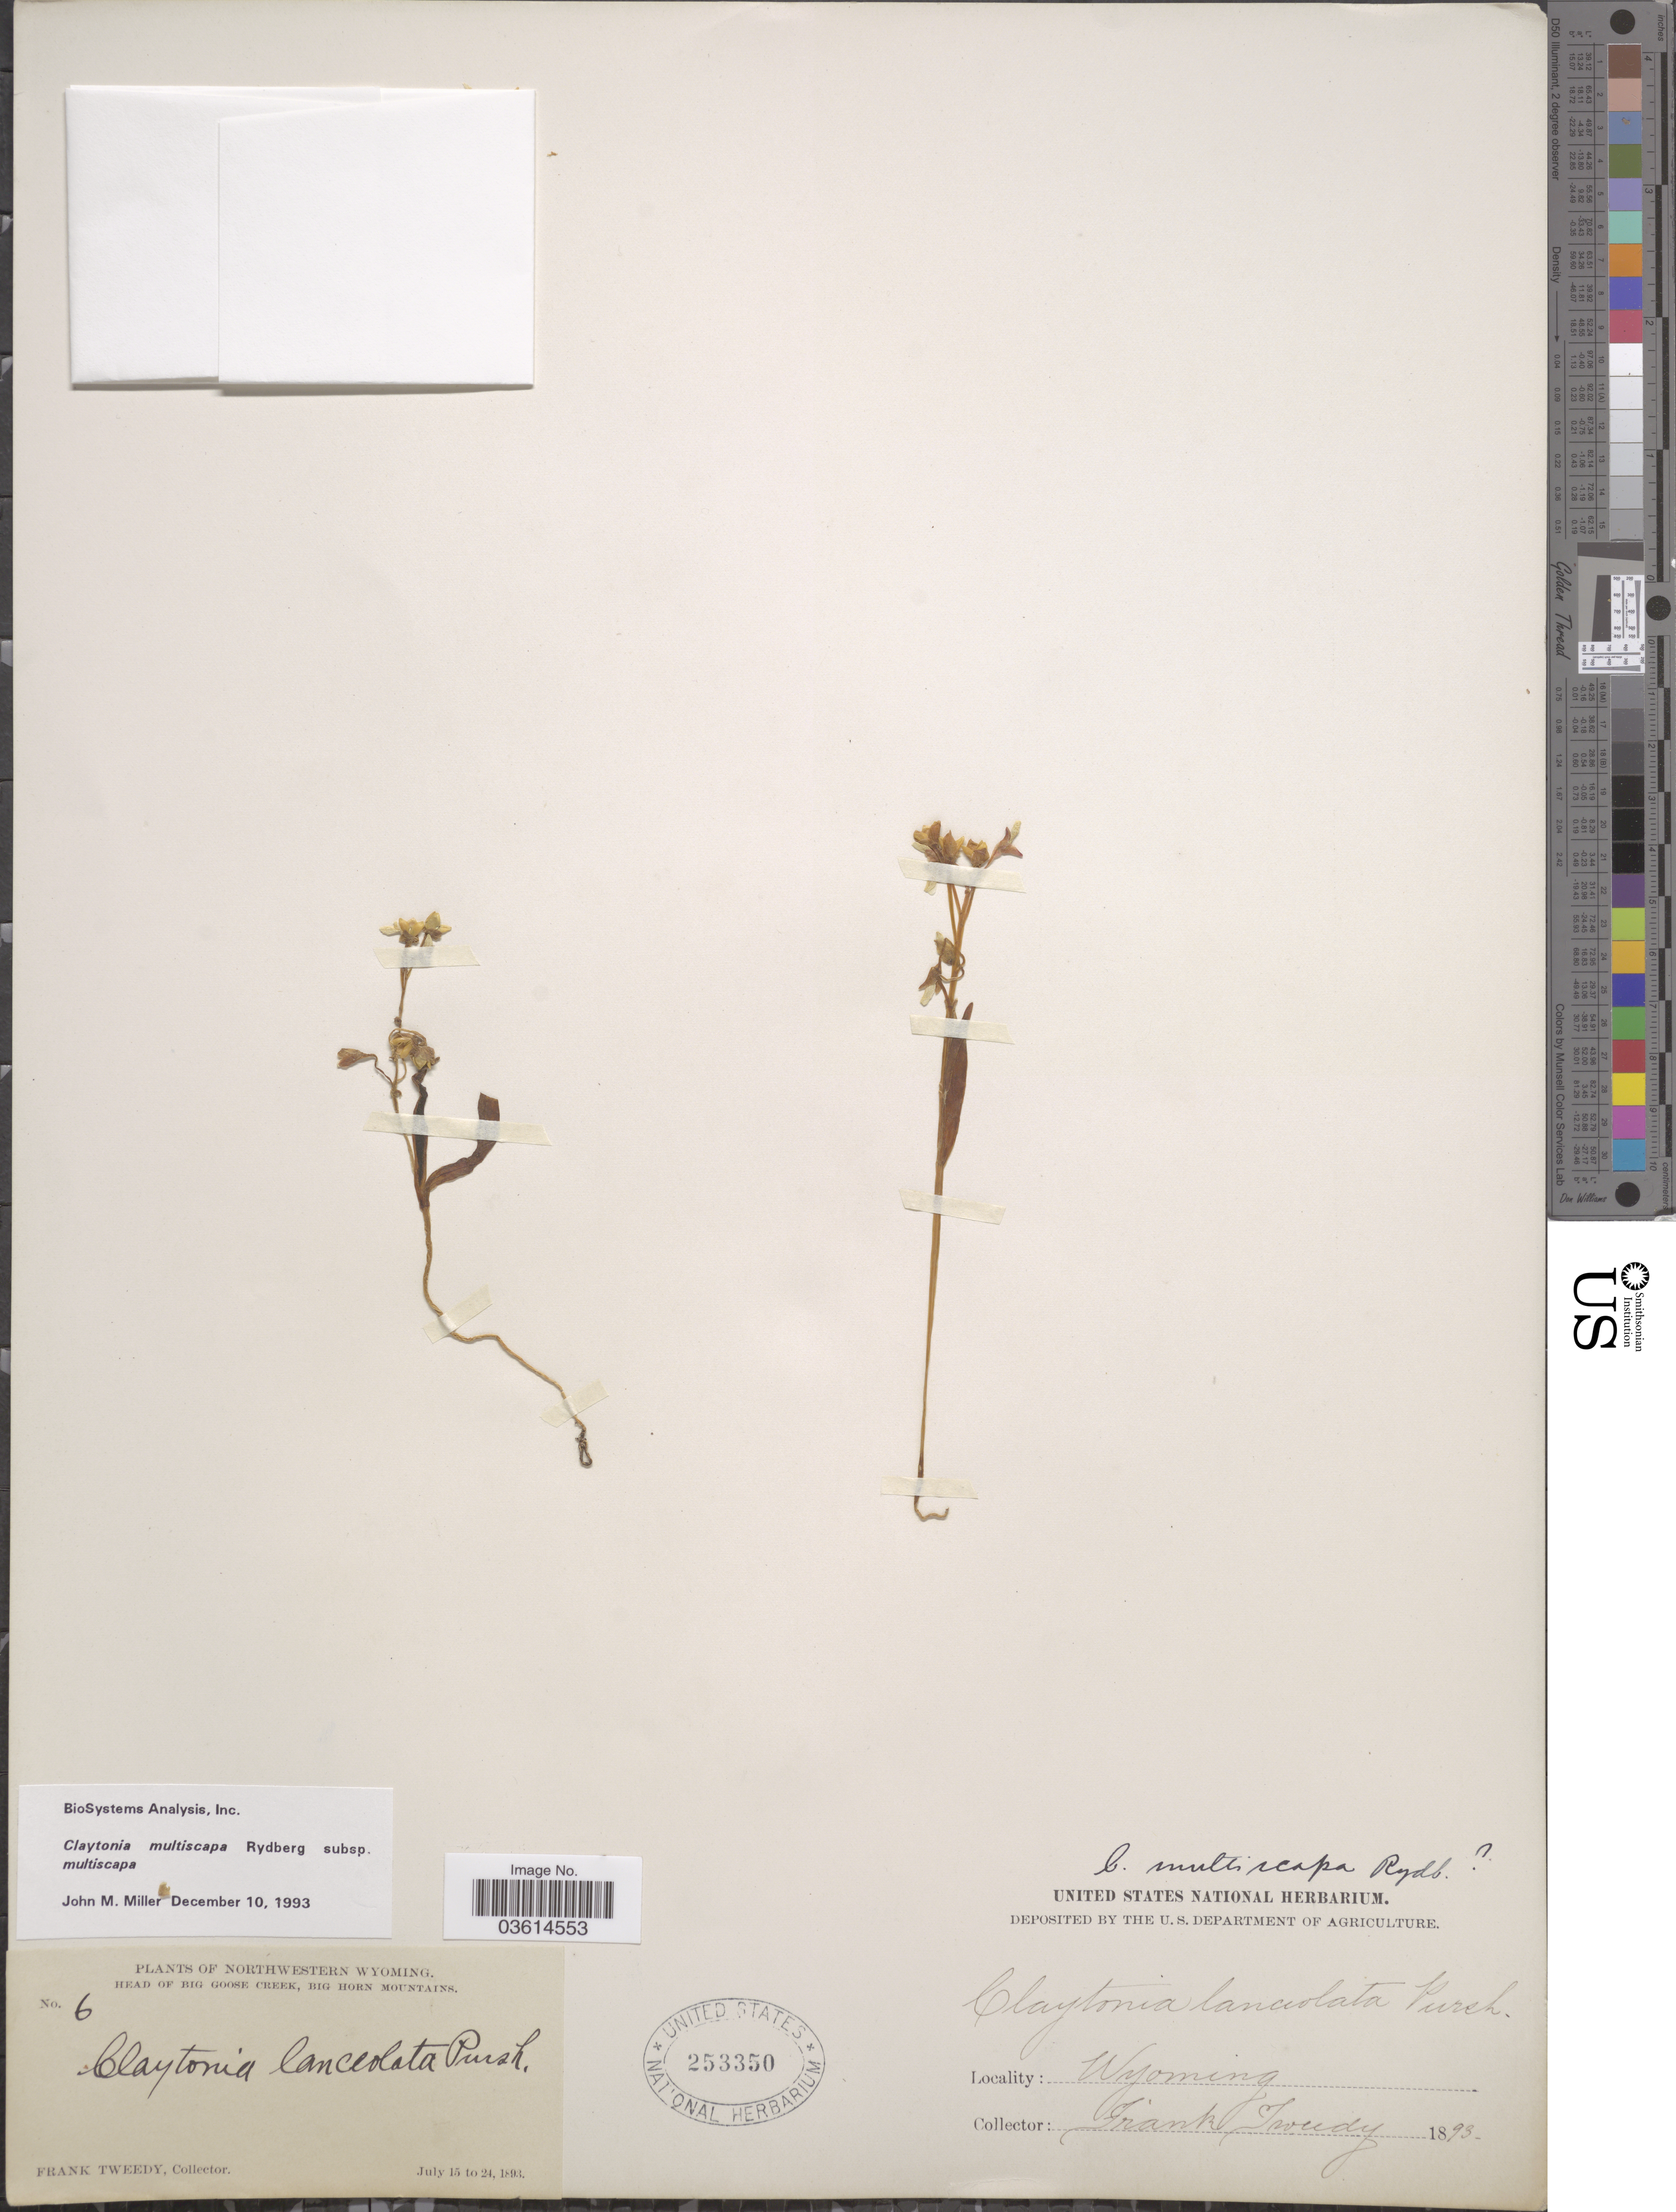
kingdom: Plantae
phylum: Tracheophyta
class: Magnoliopsida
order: Caryophyllales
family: Montiaceae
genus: Claytonia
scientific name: Claytonia multiscapa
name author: Rydb.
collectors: F. Tweedy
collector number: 6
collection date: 1893-07-15/1893-07-24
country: United States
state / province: Wyoming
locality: Northwestern Wyoming. Big Goose Creek, Big Horn Mountains.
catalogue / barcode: US 253350